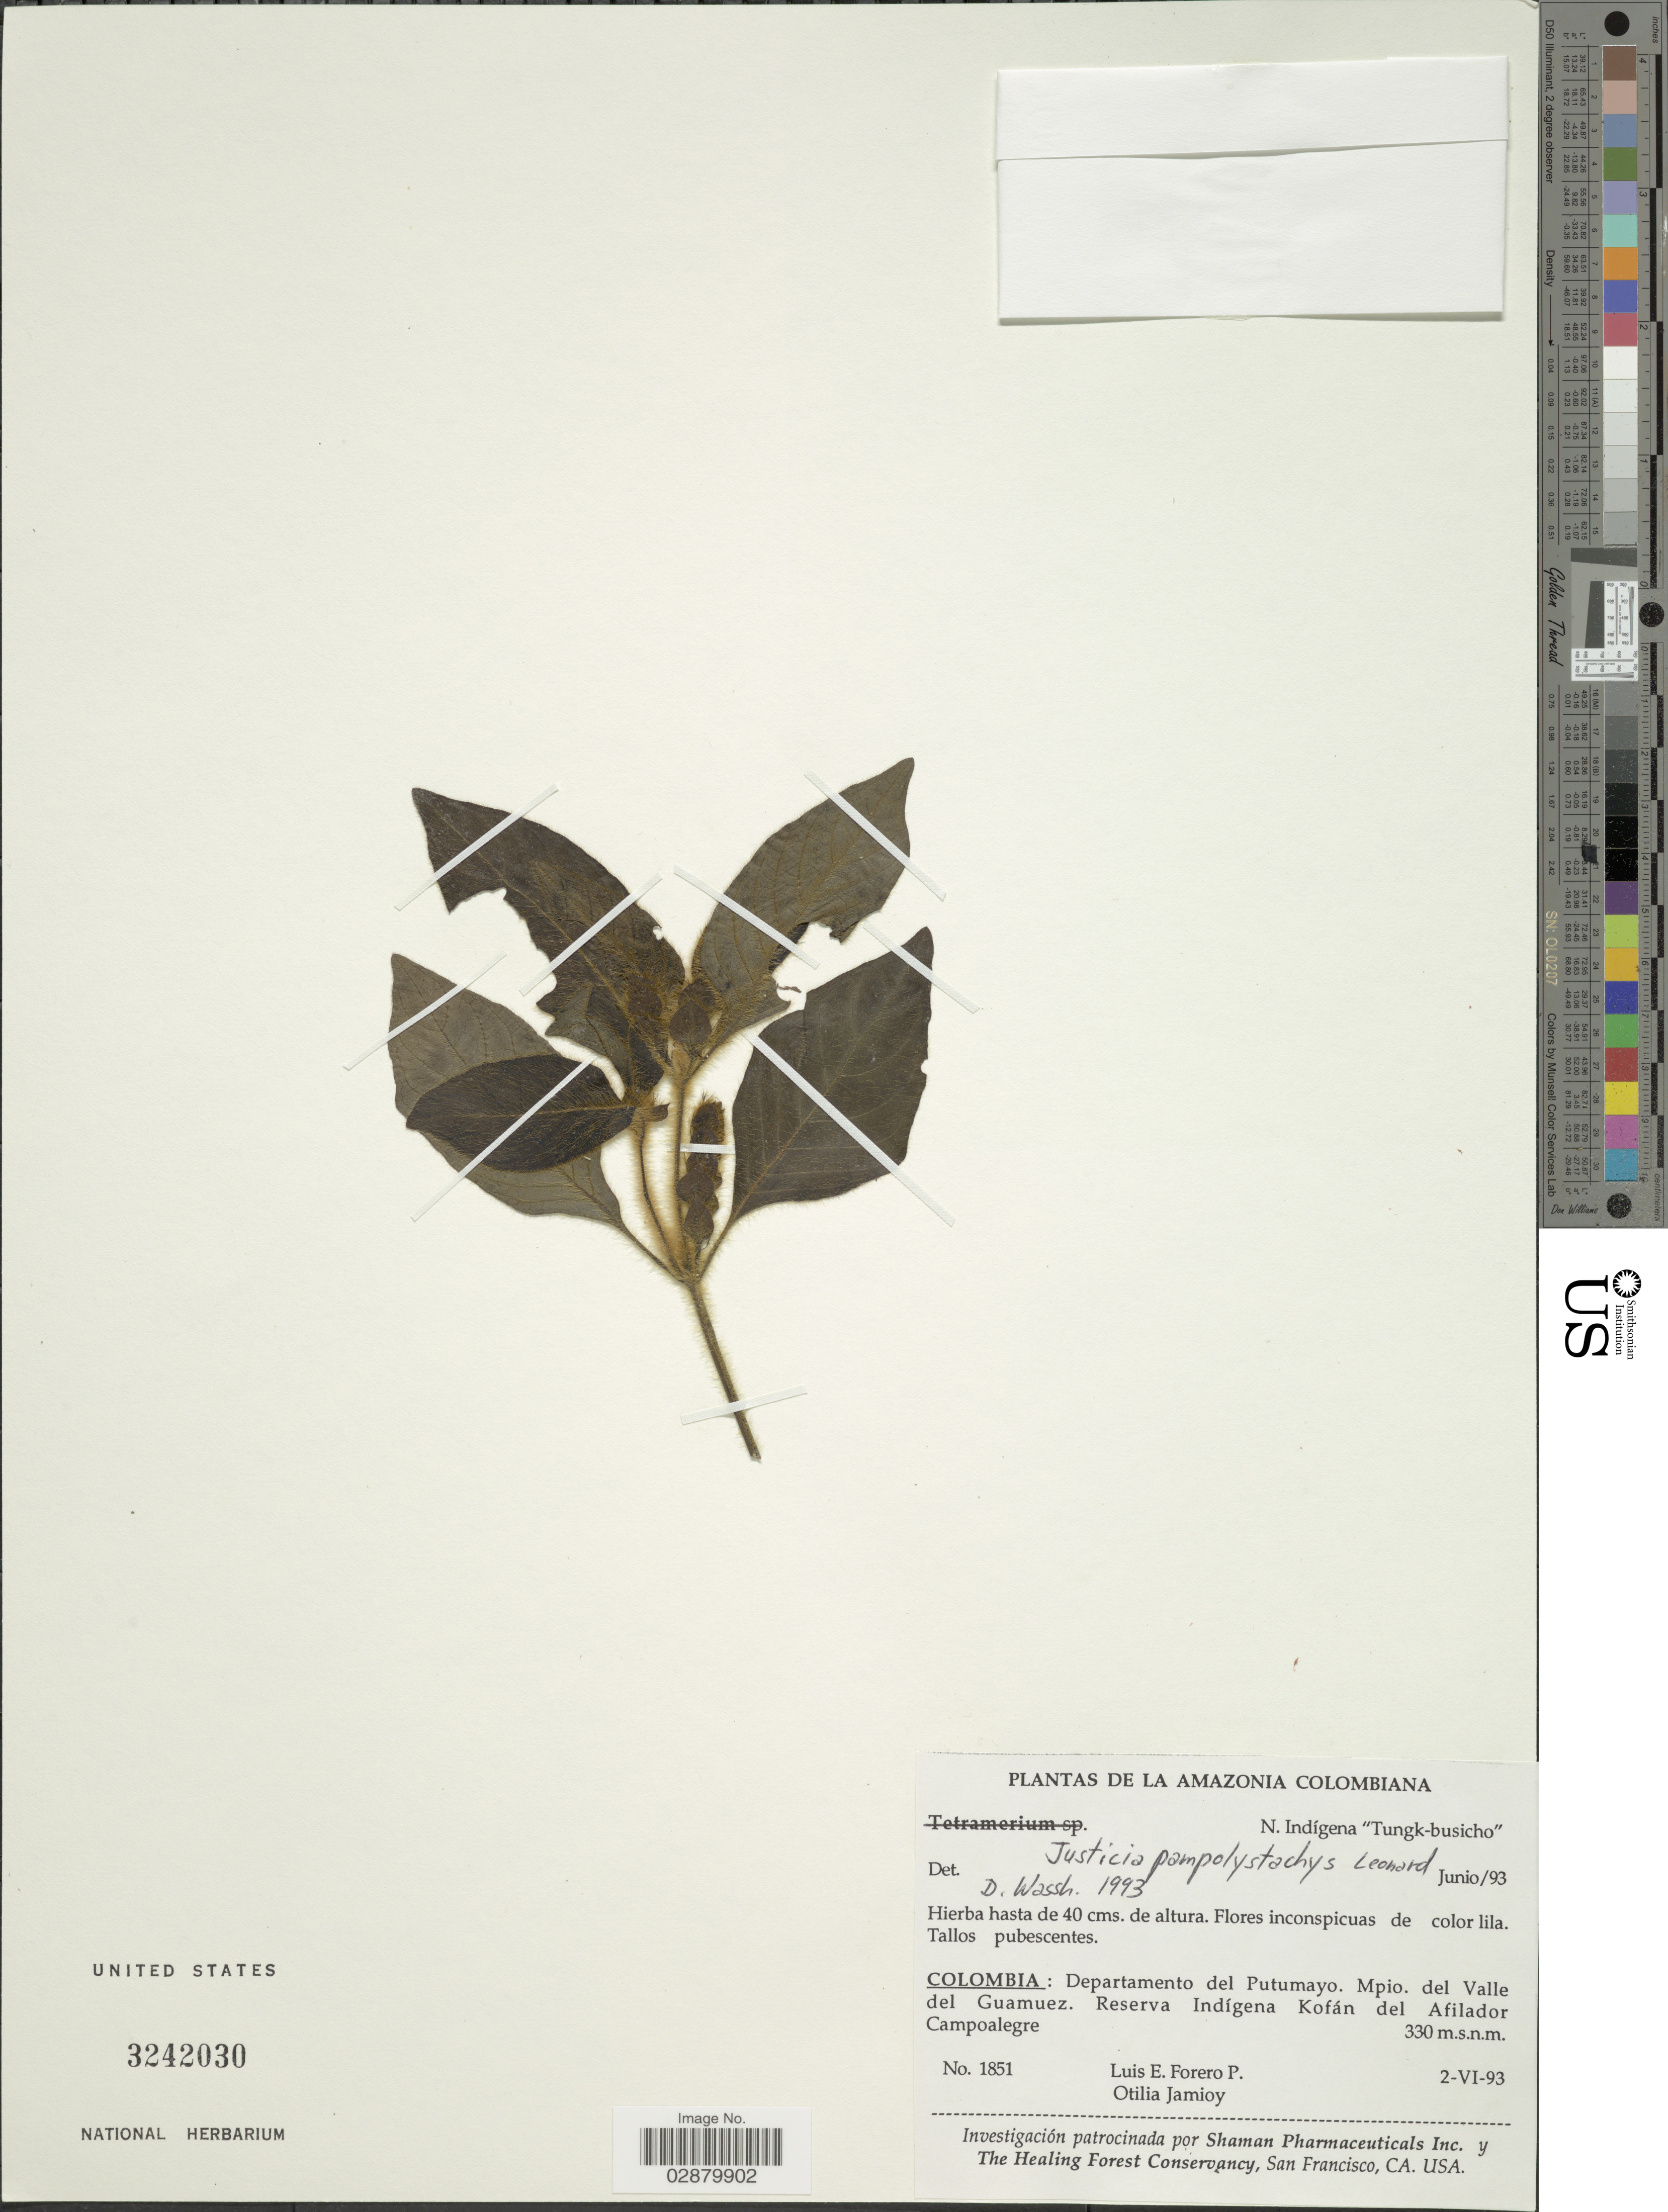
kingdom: Plantae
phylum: Tracheophyta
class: Magnoliopsida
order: Lamiales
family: Acanthaceae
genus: Justicia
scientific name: Justicia pampolystachys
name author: Leonard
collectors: L. E. Forero & O. Jamioy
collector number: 1851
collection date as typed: Transcribed d/m/y: 2/6/93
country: Colombia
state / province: Putumayo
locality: Departamento del Putumayo. Mpio. del Valle del Guamez. Reserva Indígena Kofán del Afilador Campoalegre.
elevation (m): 330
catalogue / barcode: US 3242030